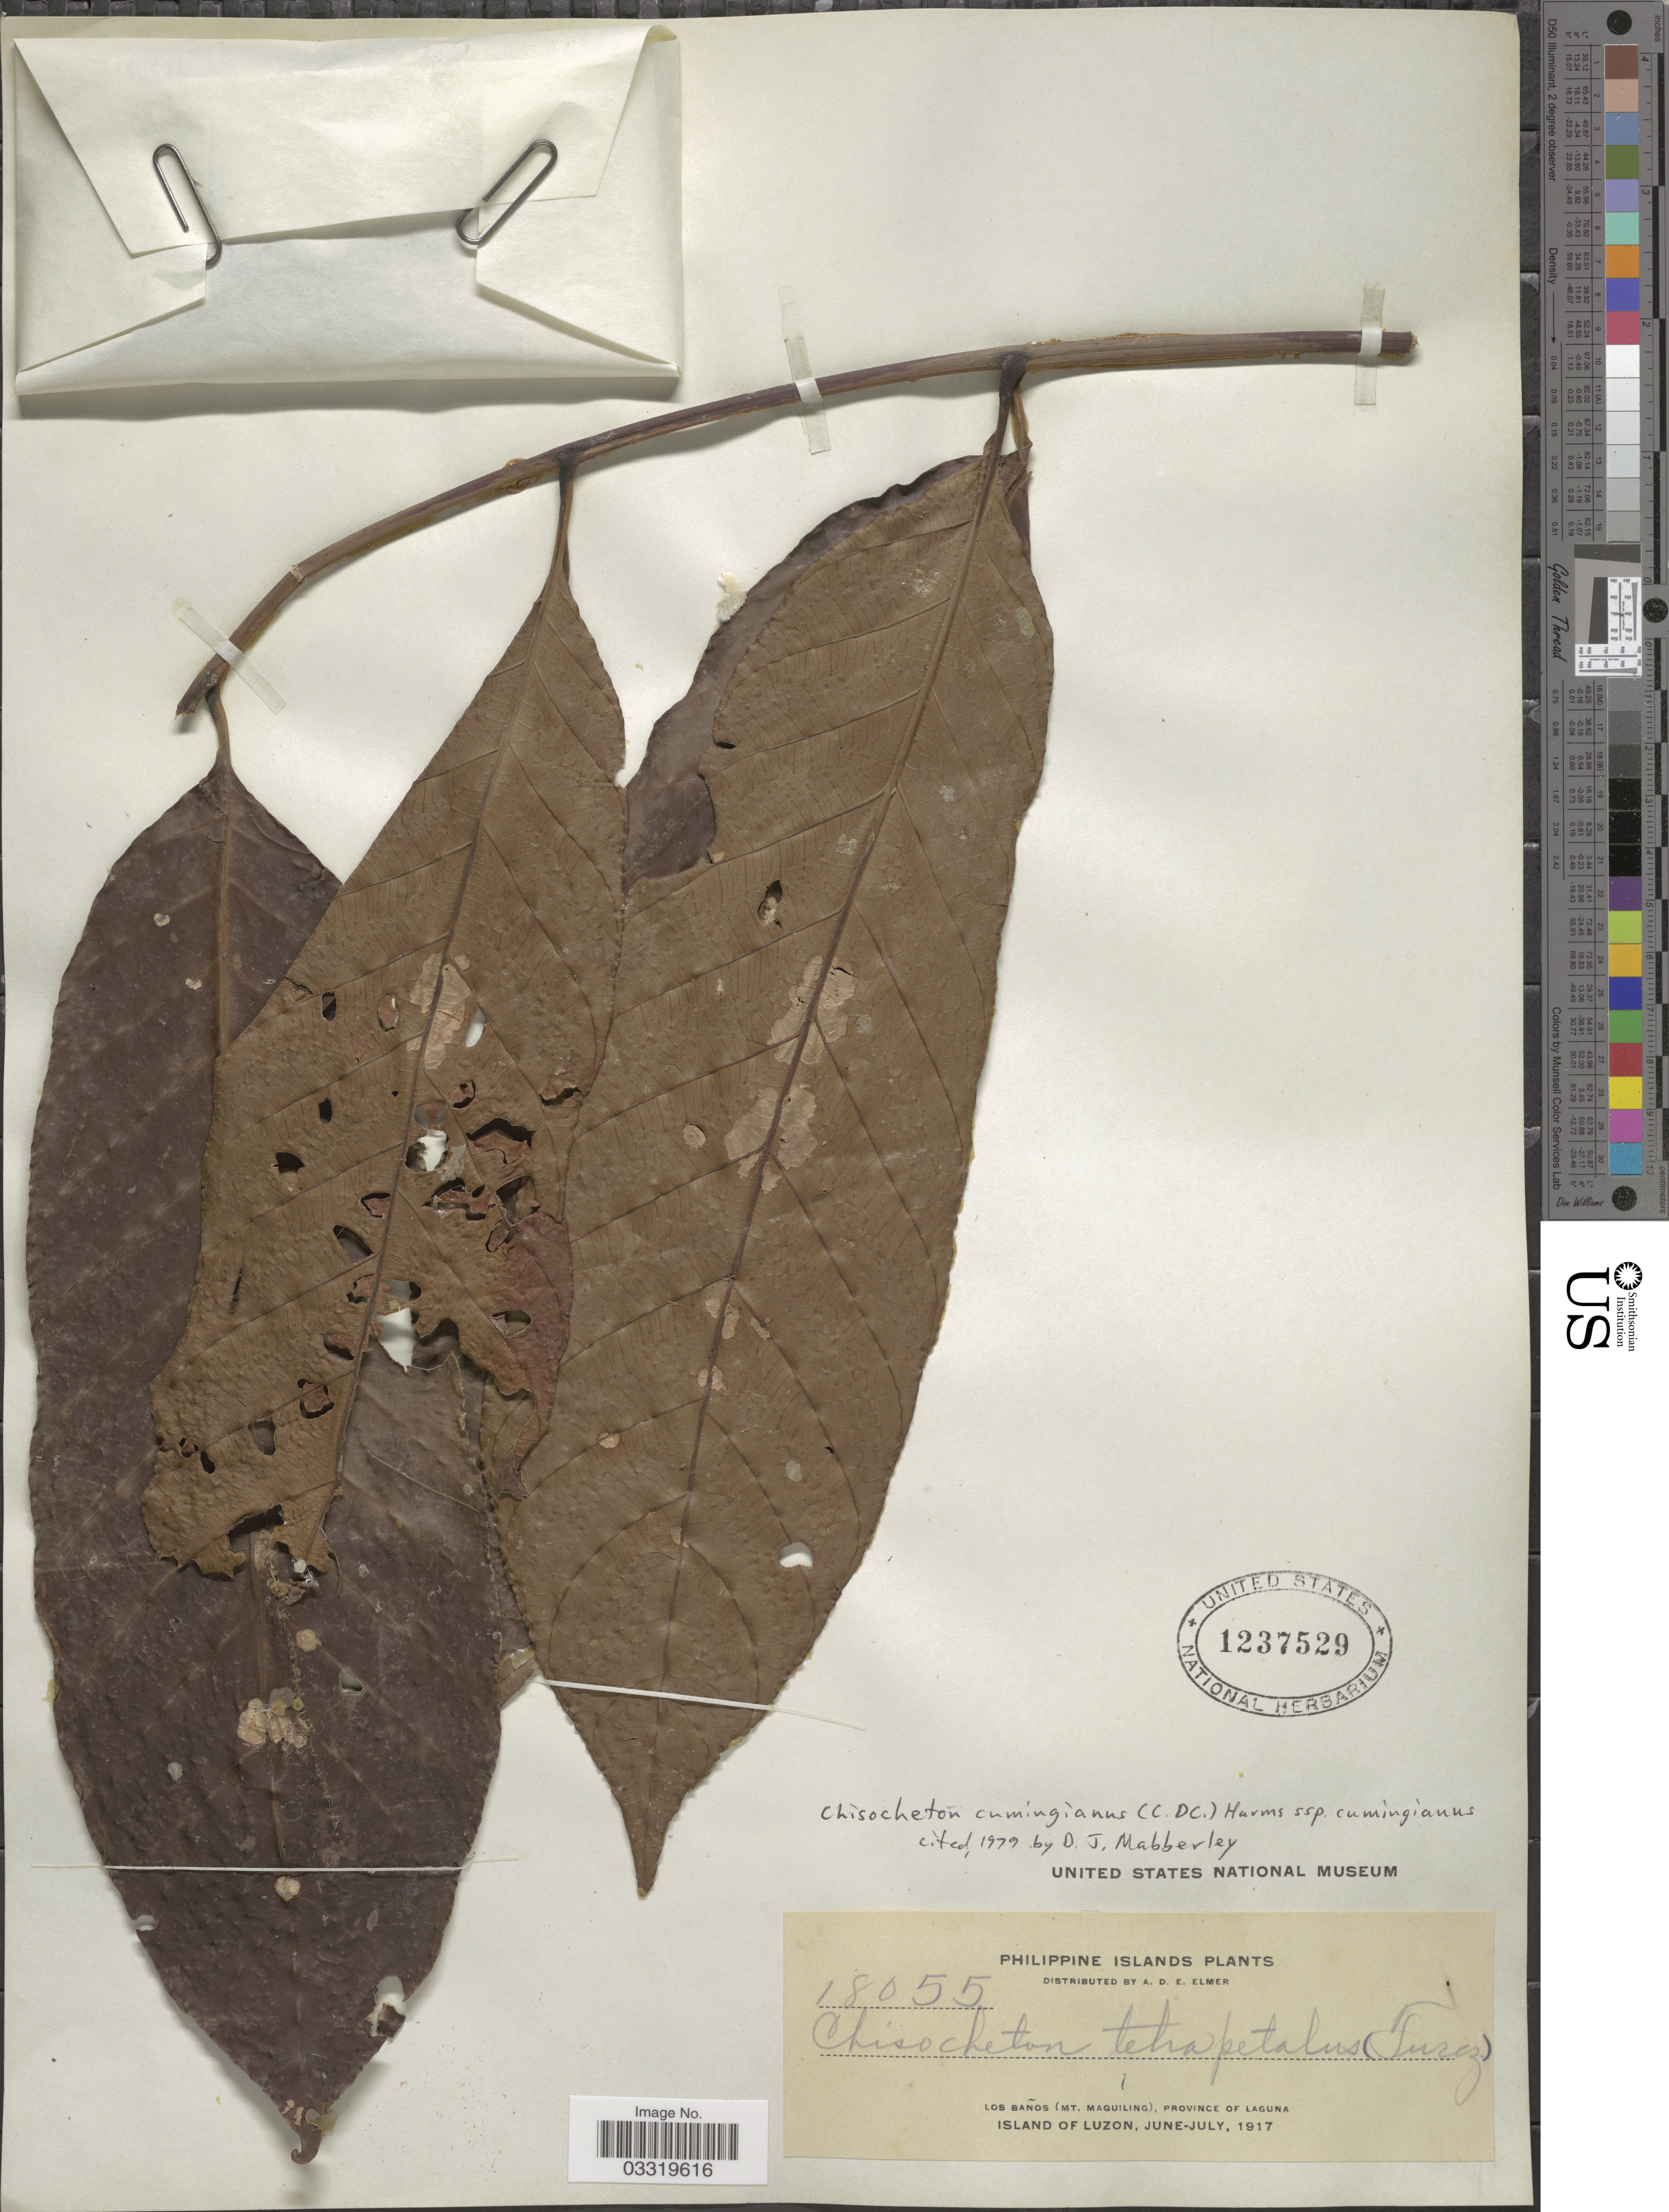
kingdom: Plantae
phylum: Tracheophyta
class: Magnoliopsida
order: Sapindales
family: Meliaceae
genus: Chisocheton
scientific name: Chisocheton cumingianus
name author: (C. DC.) Harms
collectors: A. D. E. Elmer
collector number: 18055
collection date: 1917-06/1917-07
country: Philippines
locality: Philippine Islands. Los Baños (Mt. Maquiling), Province of Laguna. Island of Luzon.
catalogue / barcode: US 1237529